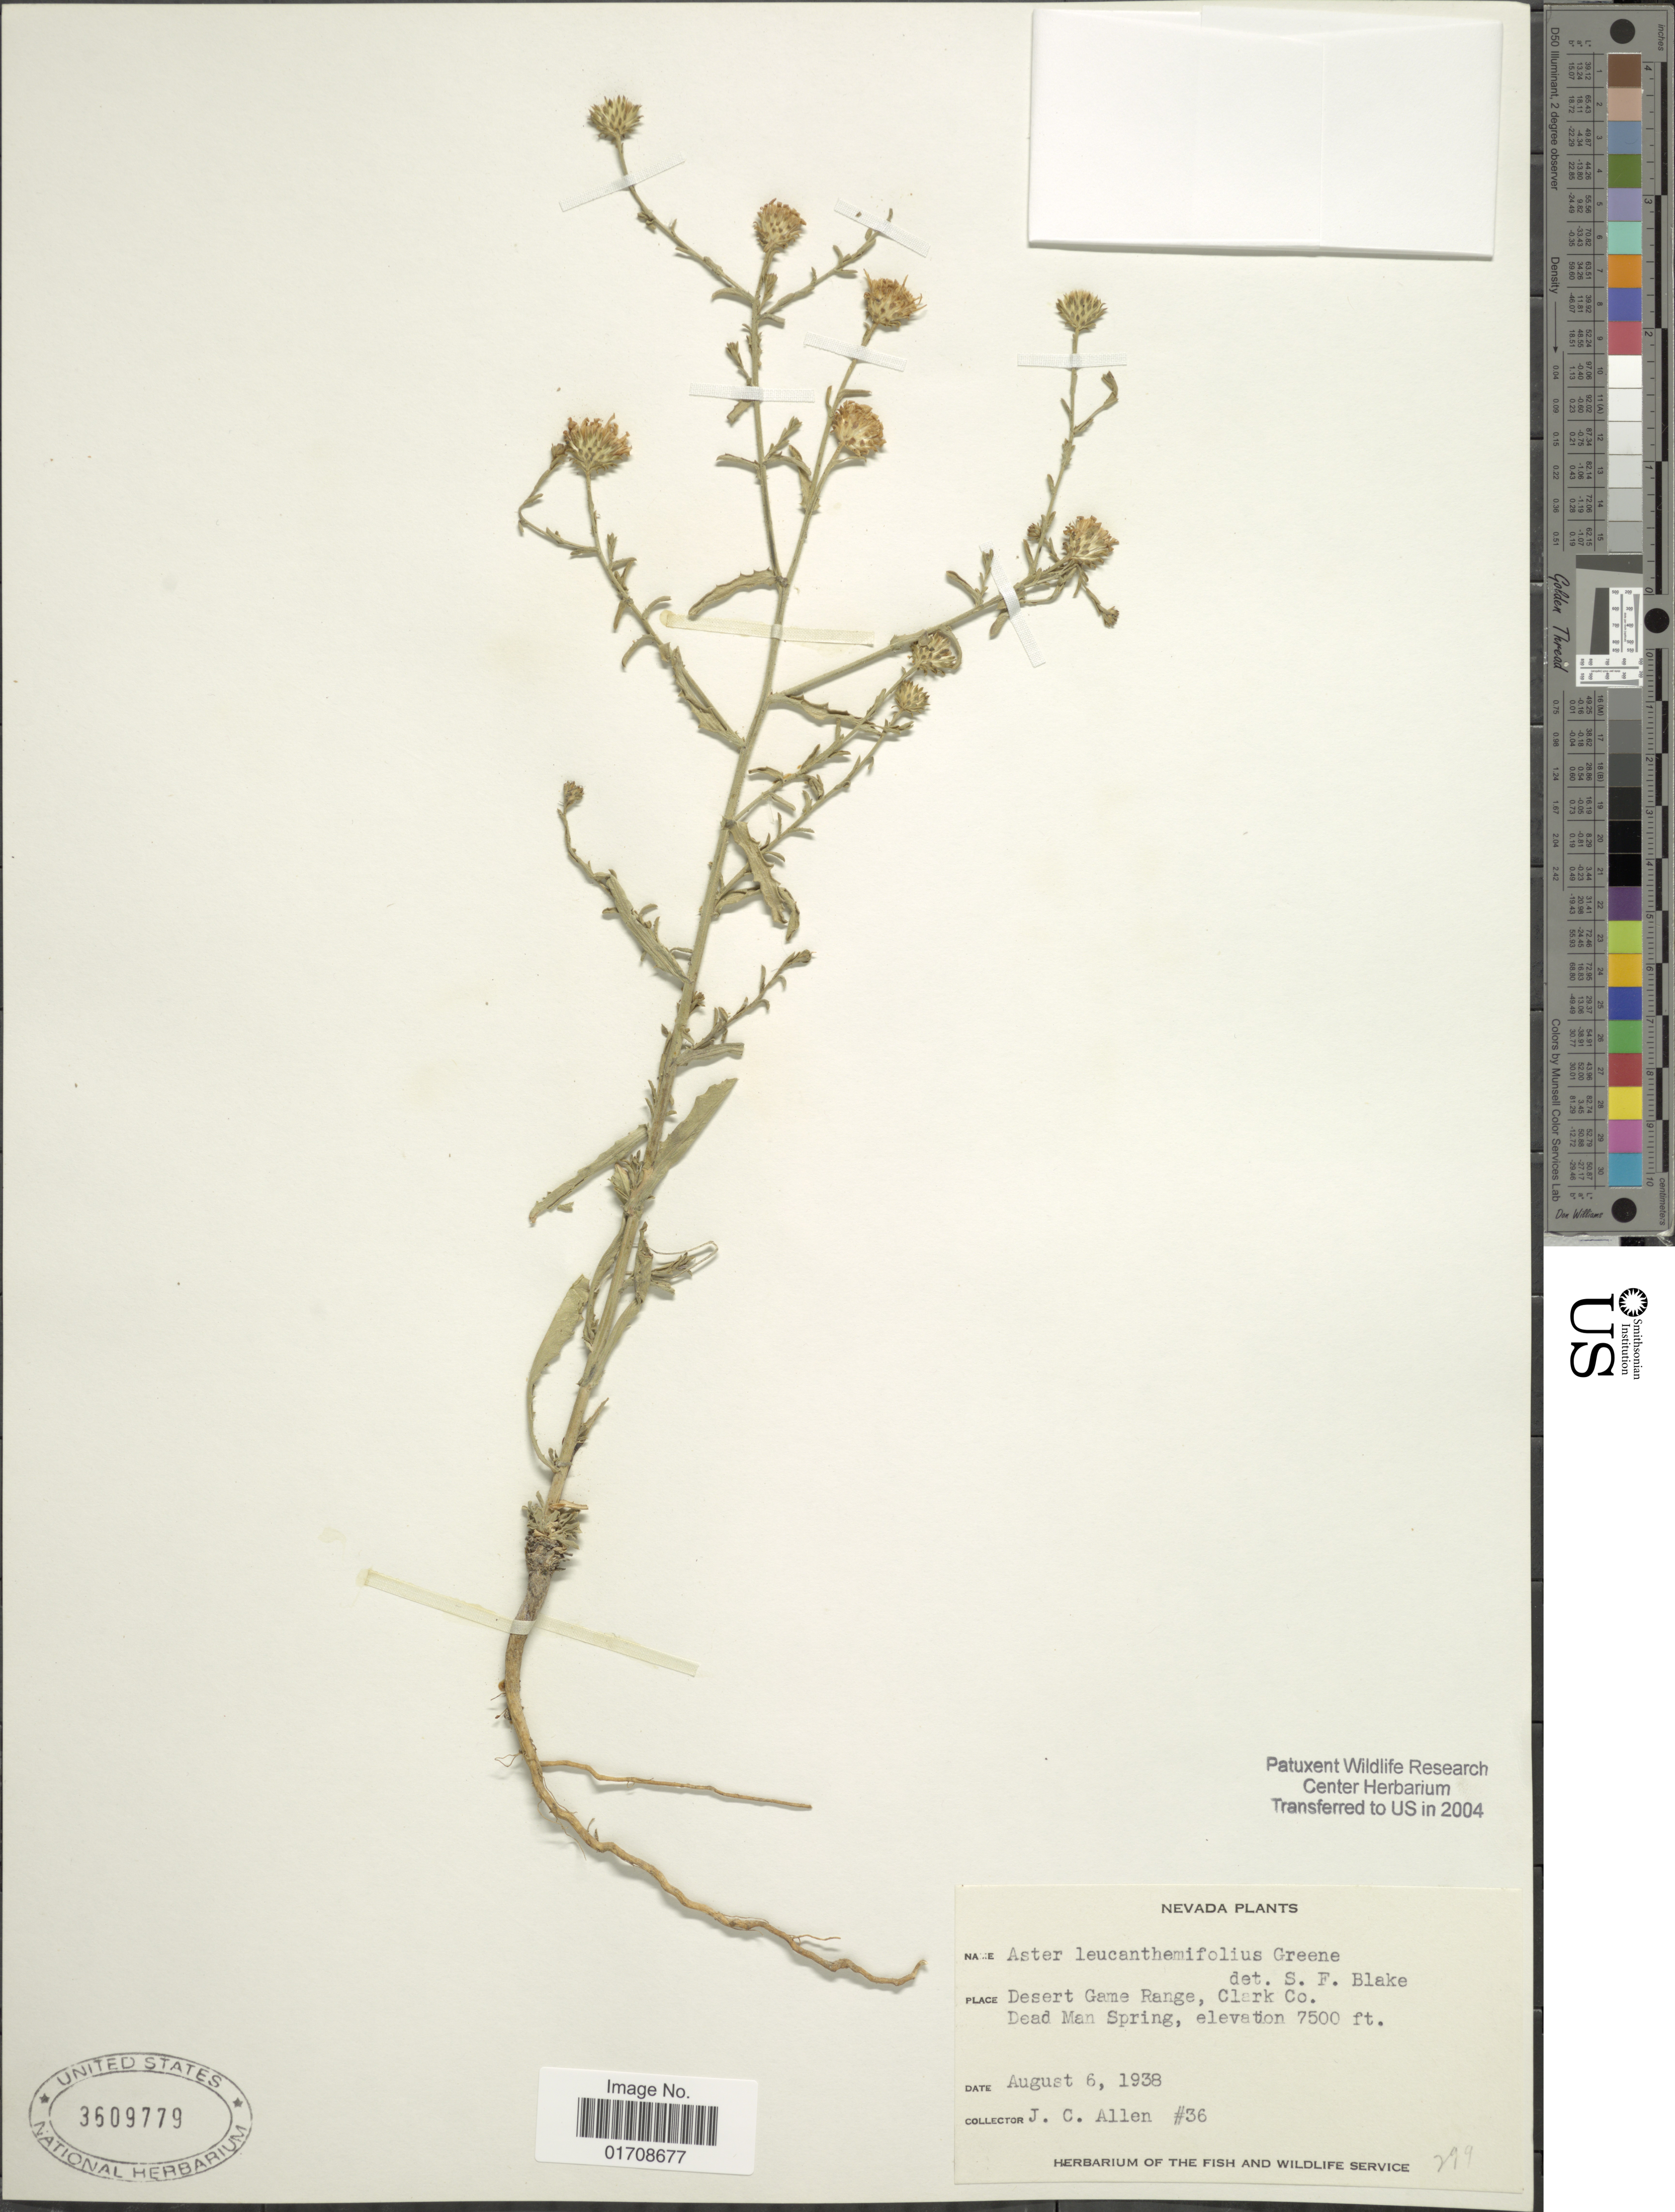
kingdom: Plantae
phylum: Tracheophyta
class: Magnoliopsida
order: Asterales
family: Asteraceae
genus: Machaeranthera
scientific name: Machaeranthera canescens var. leucanthemifolius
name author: (Greene) S.L. Welsh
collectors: J. C. Allen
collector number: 36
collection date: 1938-08-06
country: United States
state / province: Nevada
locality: Desert Game Range, Clark Co., Dead Man Spring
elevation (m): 2286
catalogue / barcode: US 3609779